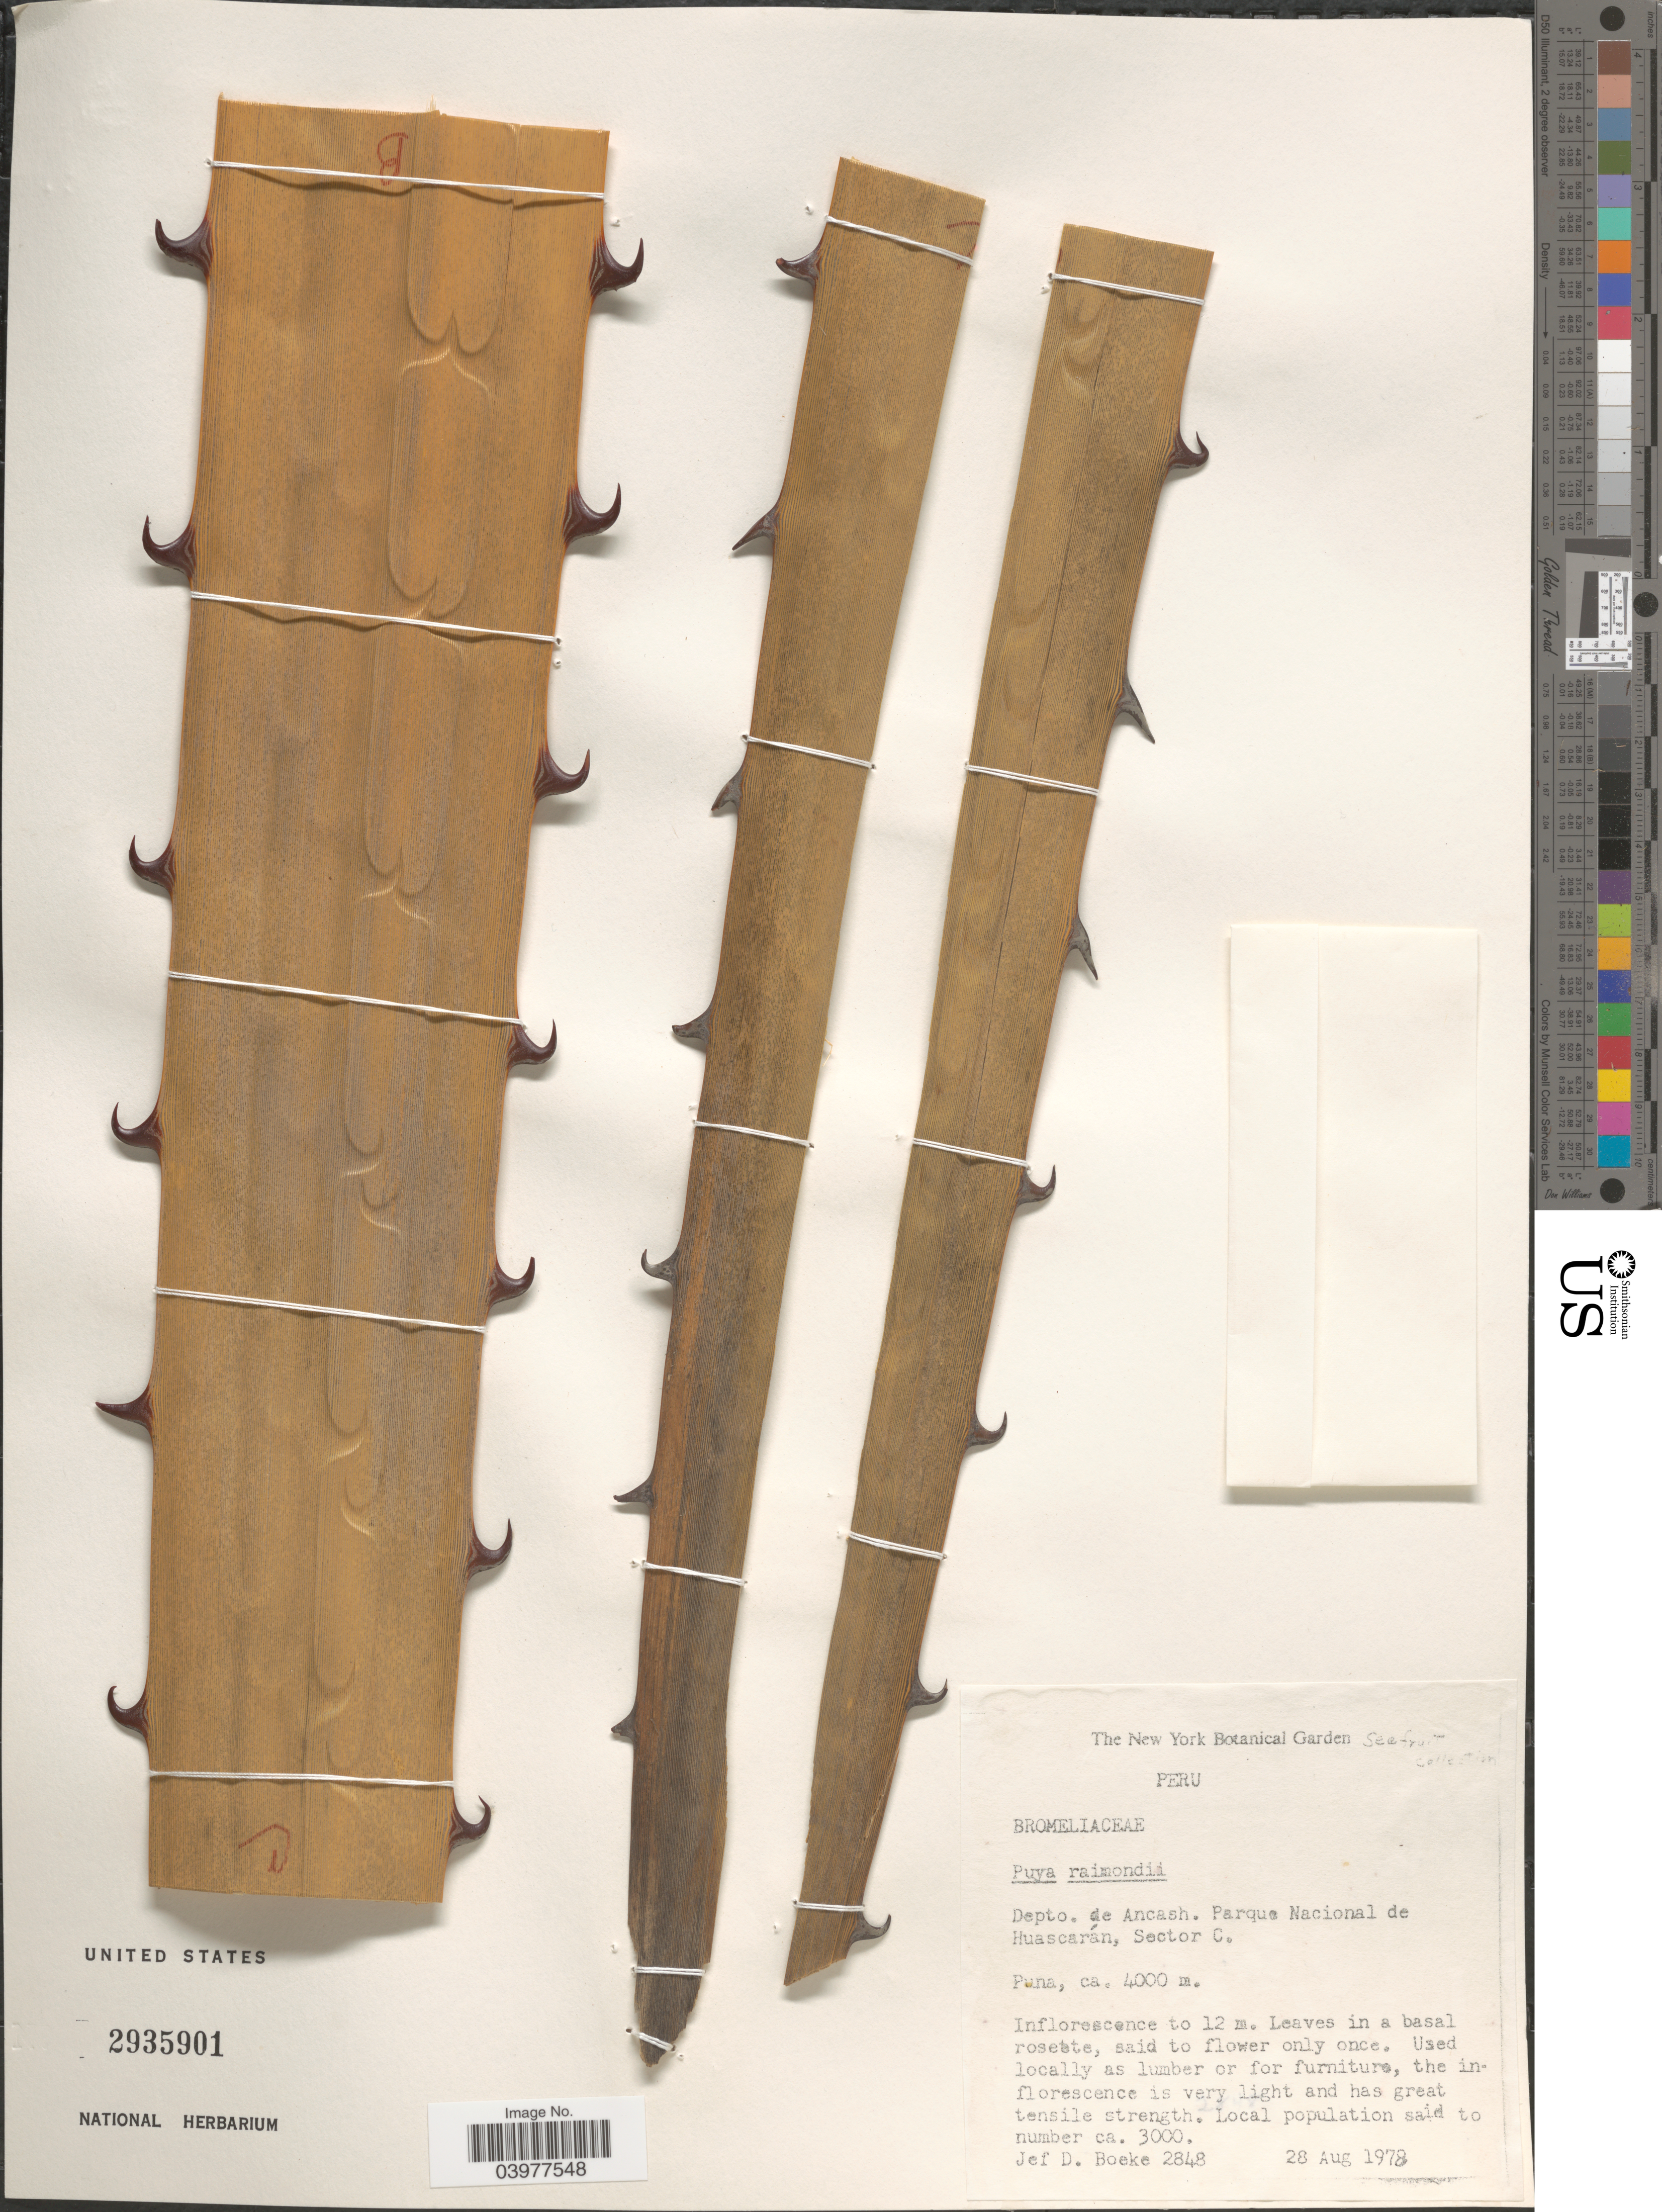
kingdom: Plantae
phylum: Tracheophyta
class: Liliopsida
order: Poales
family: Bromeliaceae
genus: Puya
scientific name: Puya raimondii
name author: Harms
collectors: J. Boeke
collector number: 2848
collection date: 1978-08-28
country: Peru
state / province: Ancash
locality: Depto. de Ancash. Parque Nacional de Huascarán, Sector C.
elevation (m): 4000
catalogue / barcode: US 2935901